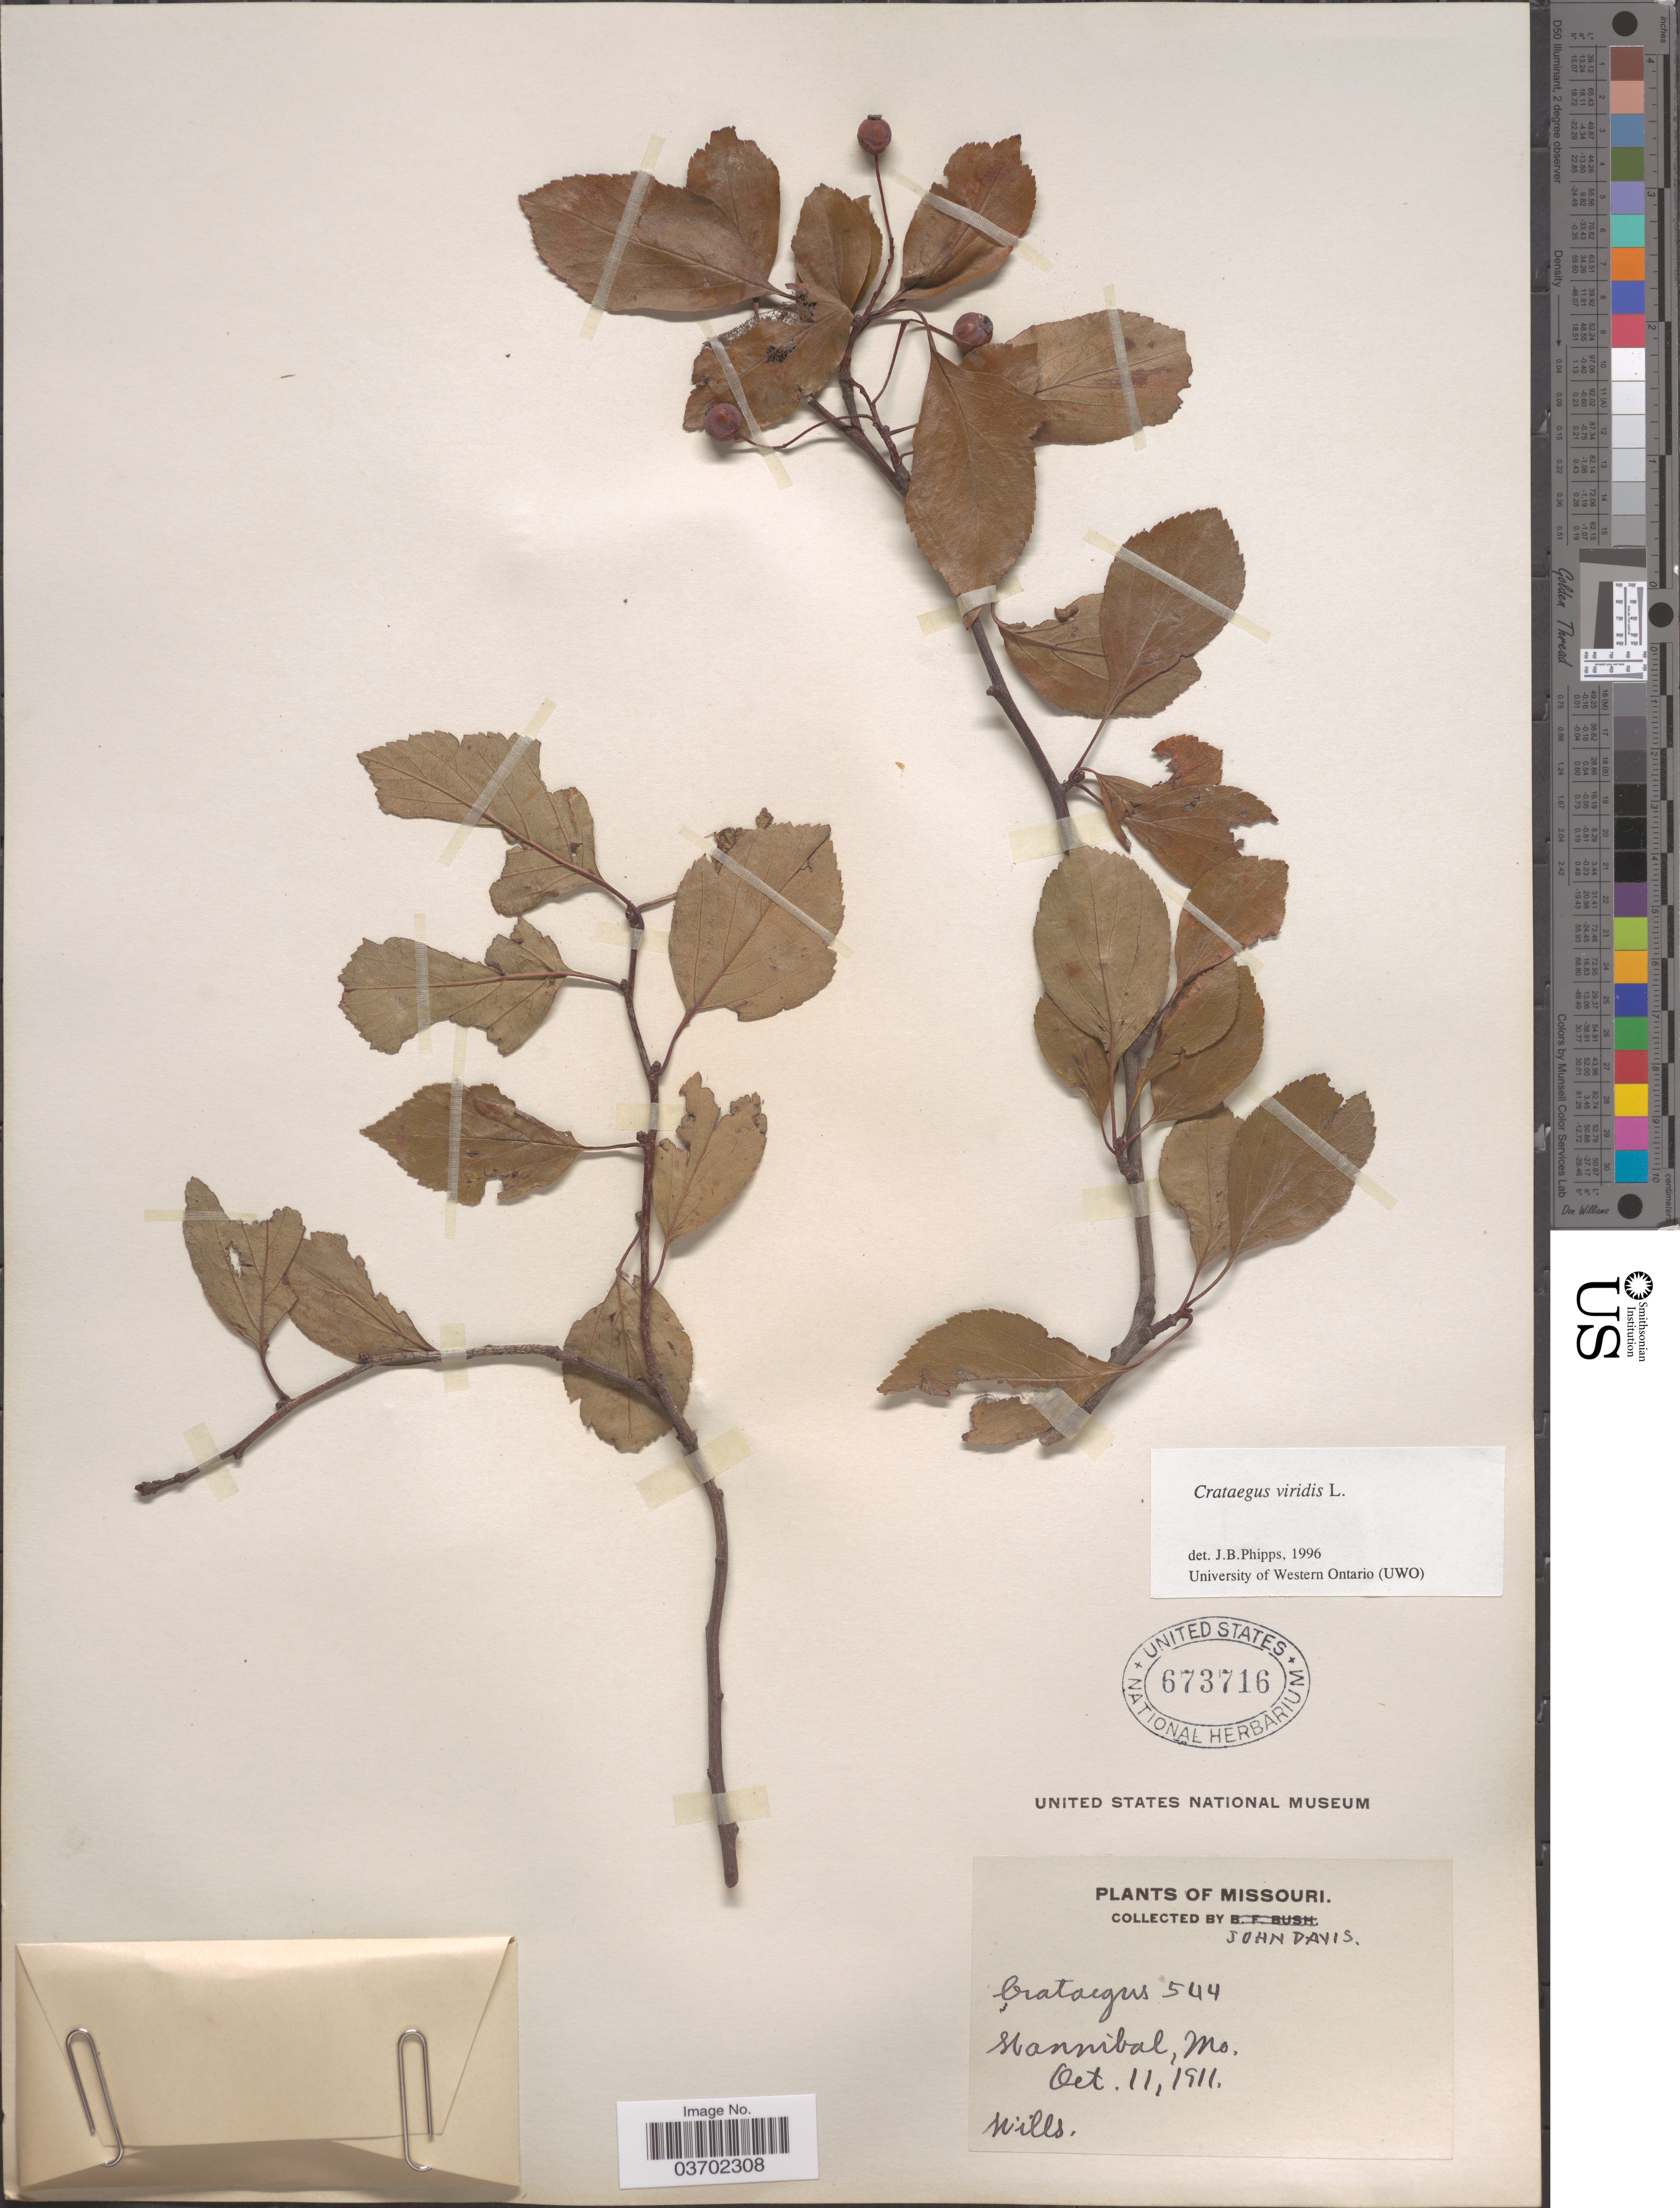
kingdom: Plantae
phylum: Tracheophyta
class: Magnoliopsida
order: Rosales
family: Rosaceae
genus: Crataegus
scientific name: Crataegus viridis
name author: L.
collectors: J. Davis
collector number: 544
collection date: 1911-10-11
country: United States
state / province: Missouri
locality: Hannibal.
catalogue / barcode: US 673716